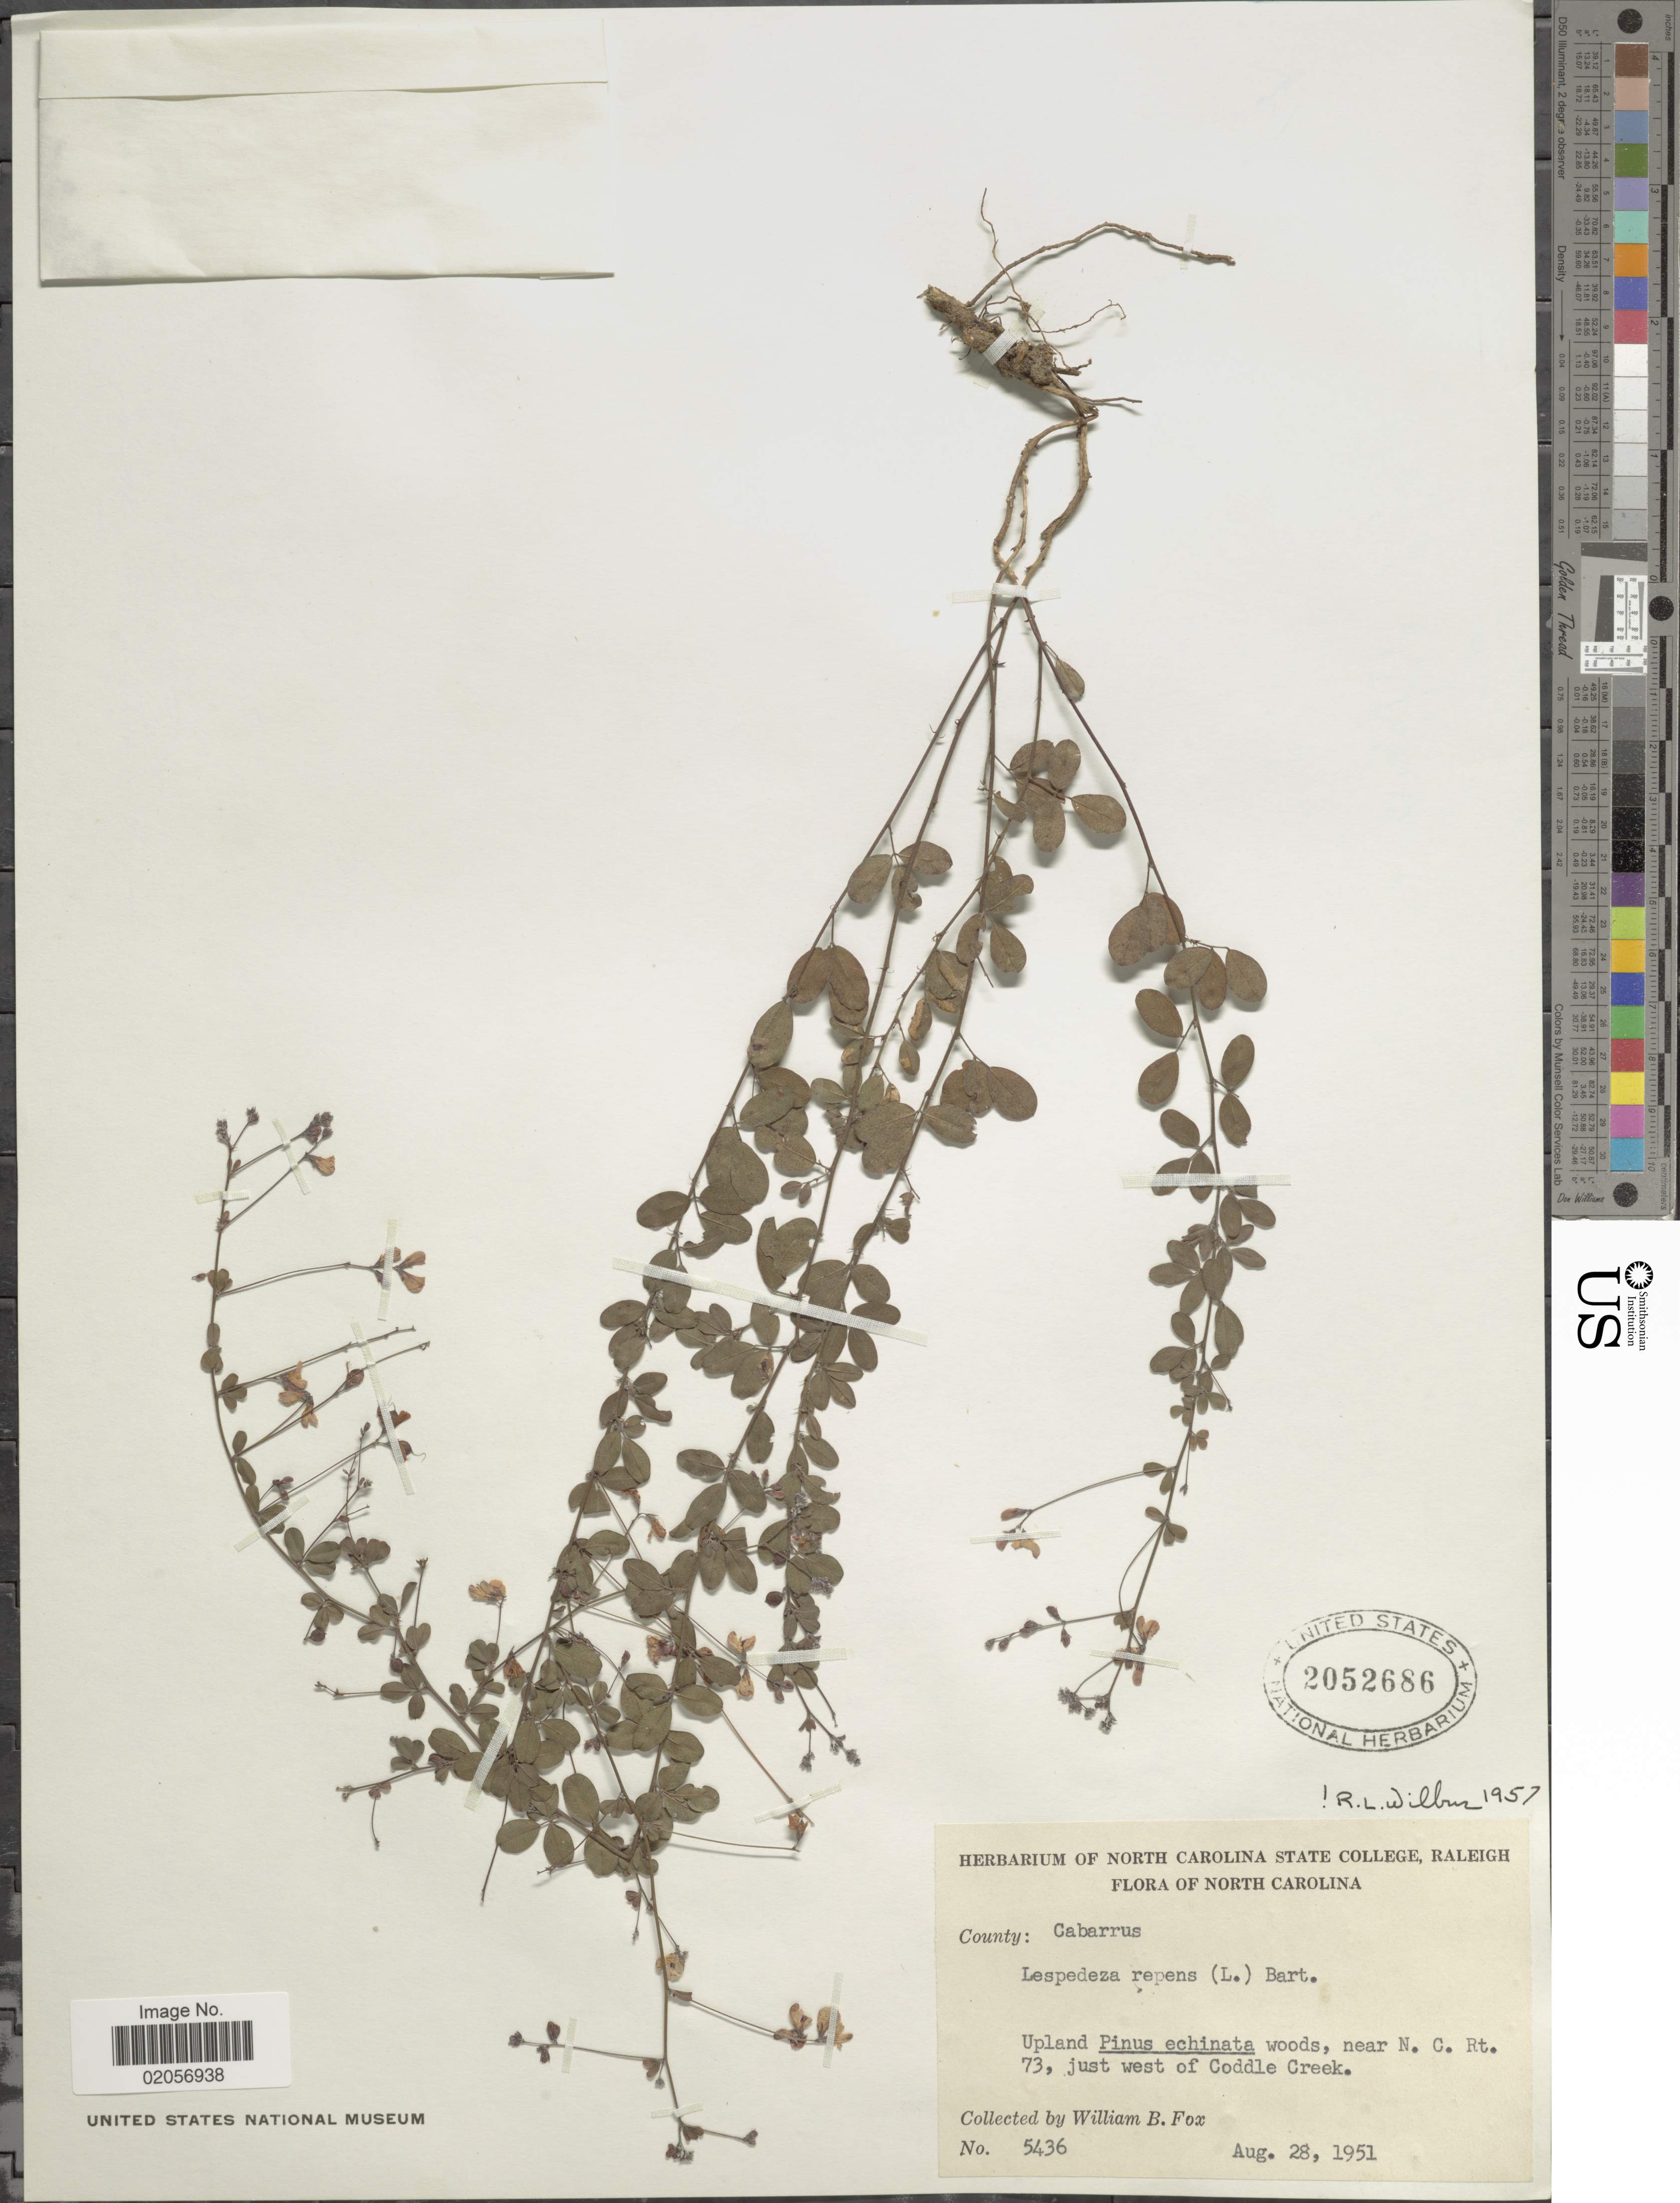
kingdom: Plantae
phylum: Tracheophyta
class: Magnoliopsida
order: Fabales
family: Fabaceae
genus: Lespedeza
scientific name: Lespedeza repens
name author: (L.) W.P.C. Barton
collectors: W. B. Fox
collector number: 5436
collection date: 1951-08-28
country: United States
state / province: North Carolina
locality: County: Cabarrus. Upland Pinus echinata woods, near N. C. Rt. 73, just west of Coddle Creek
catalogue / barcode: US 2052686